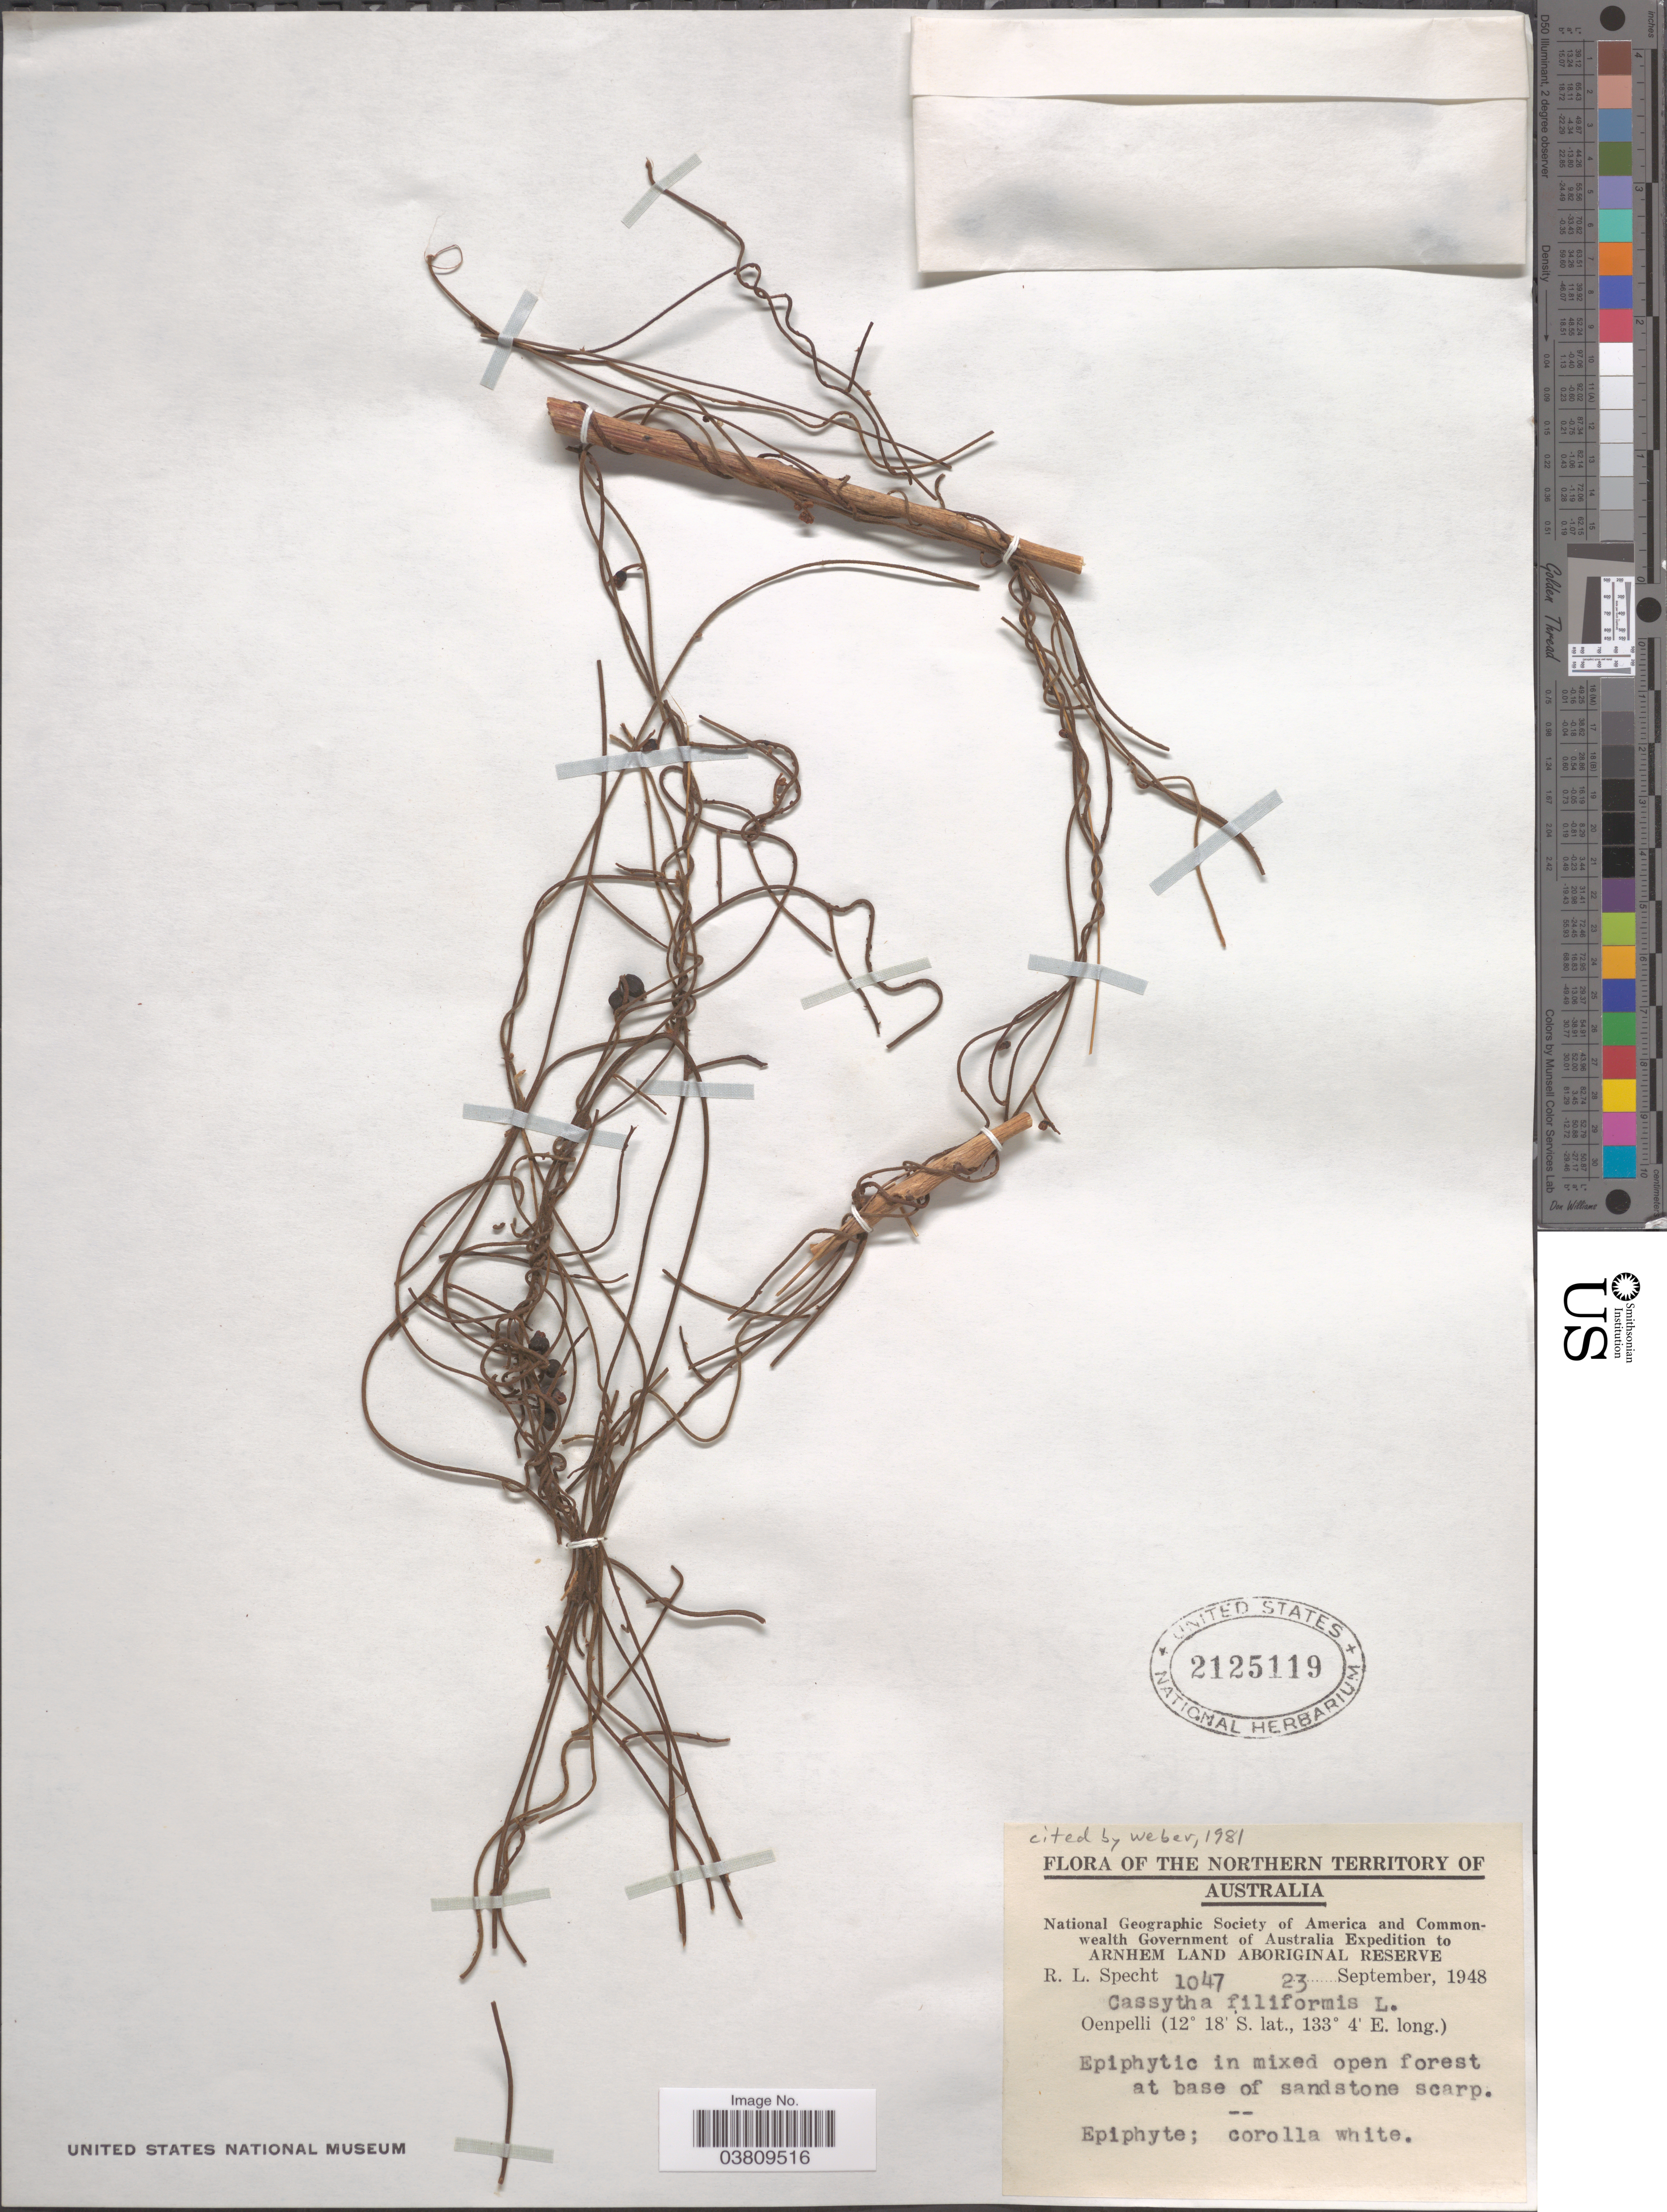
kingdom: Plantae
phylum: Tracheophyta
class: Magnoliopsida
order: Laurales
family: Lauraceae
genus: Cassytha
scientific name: Cassytha filiformis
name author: L.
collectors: R. L. Specht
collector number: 1047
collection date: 1948-09-23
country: Australia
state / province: Northern Territory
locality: Arnhem Land Aboriginal Reserve. Oenpelli.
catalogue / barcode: US 2125119